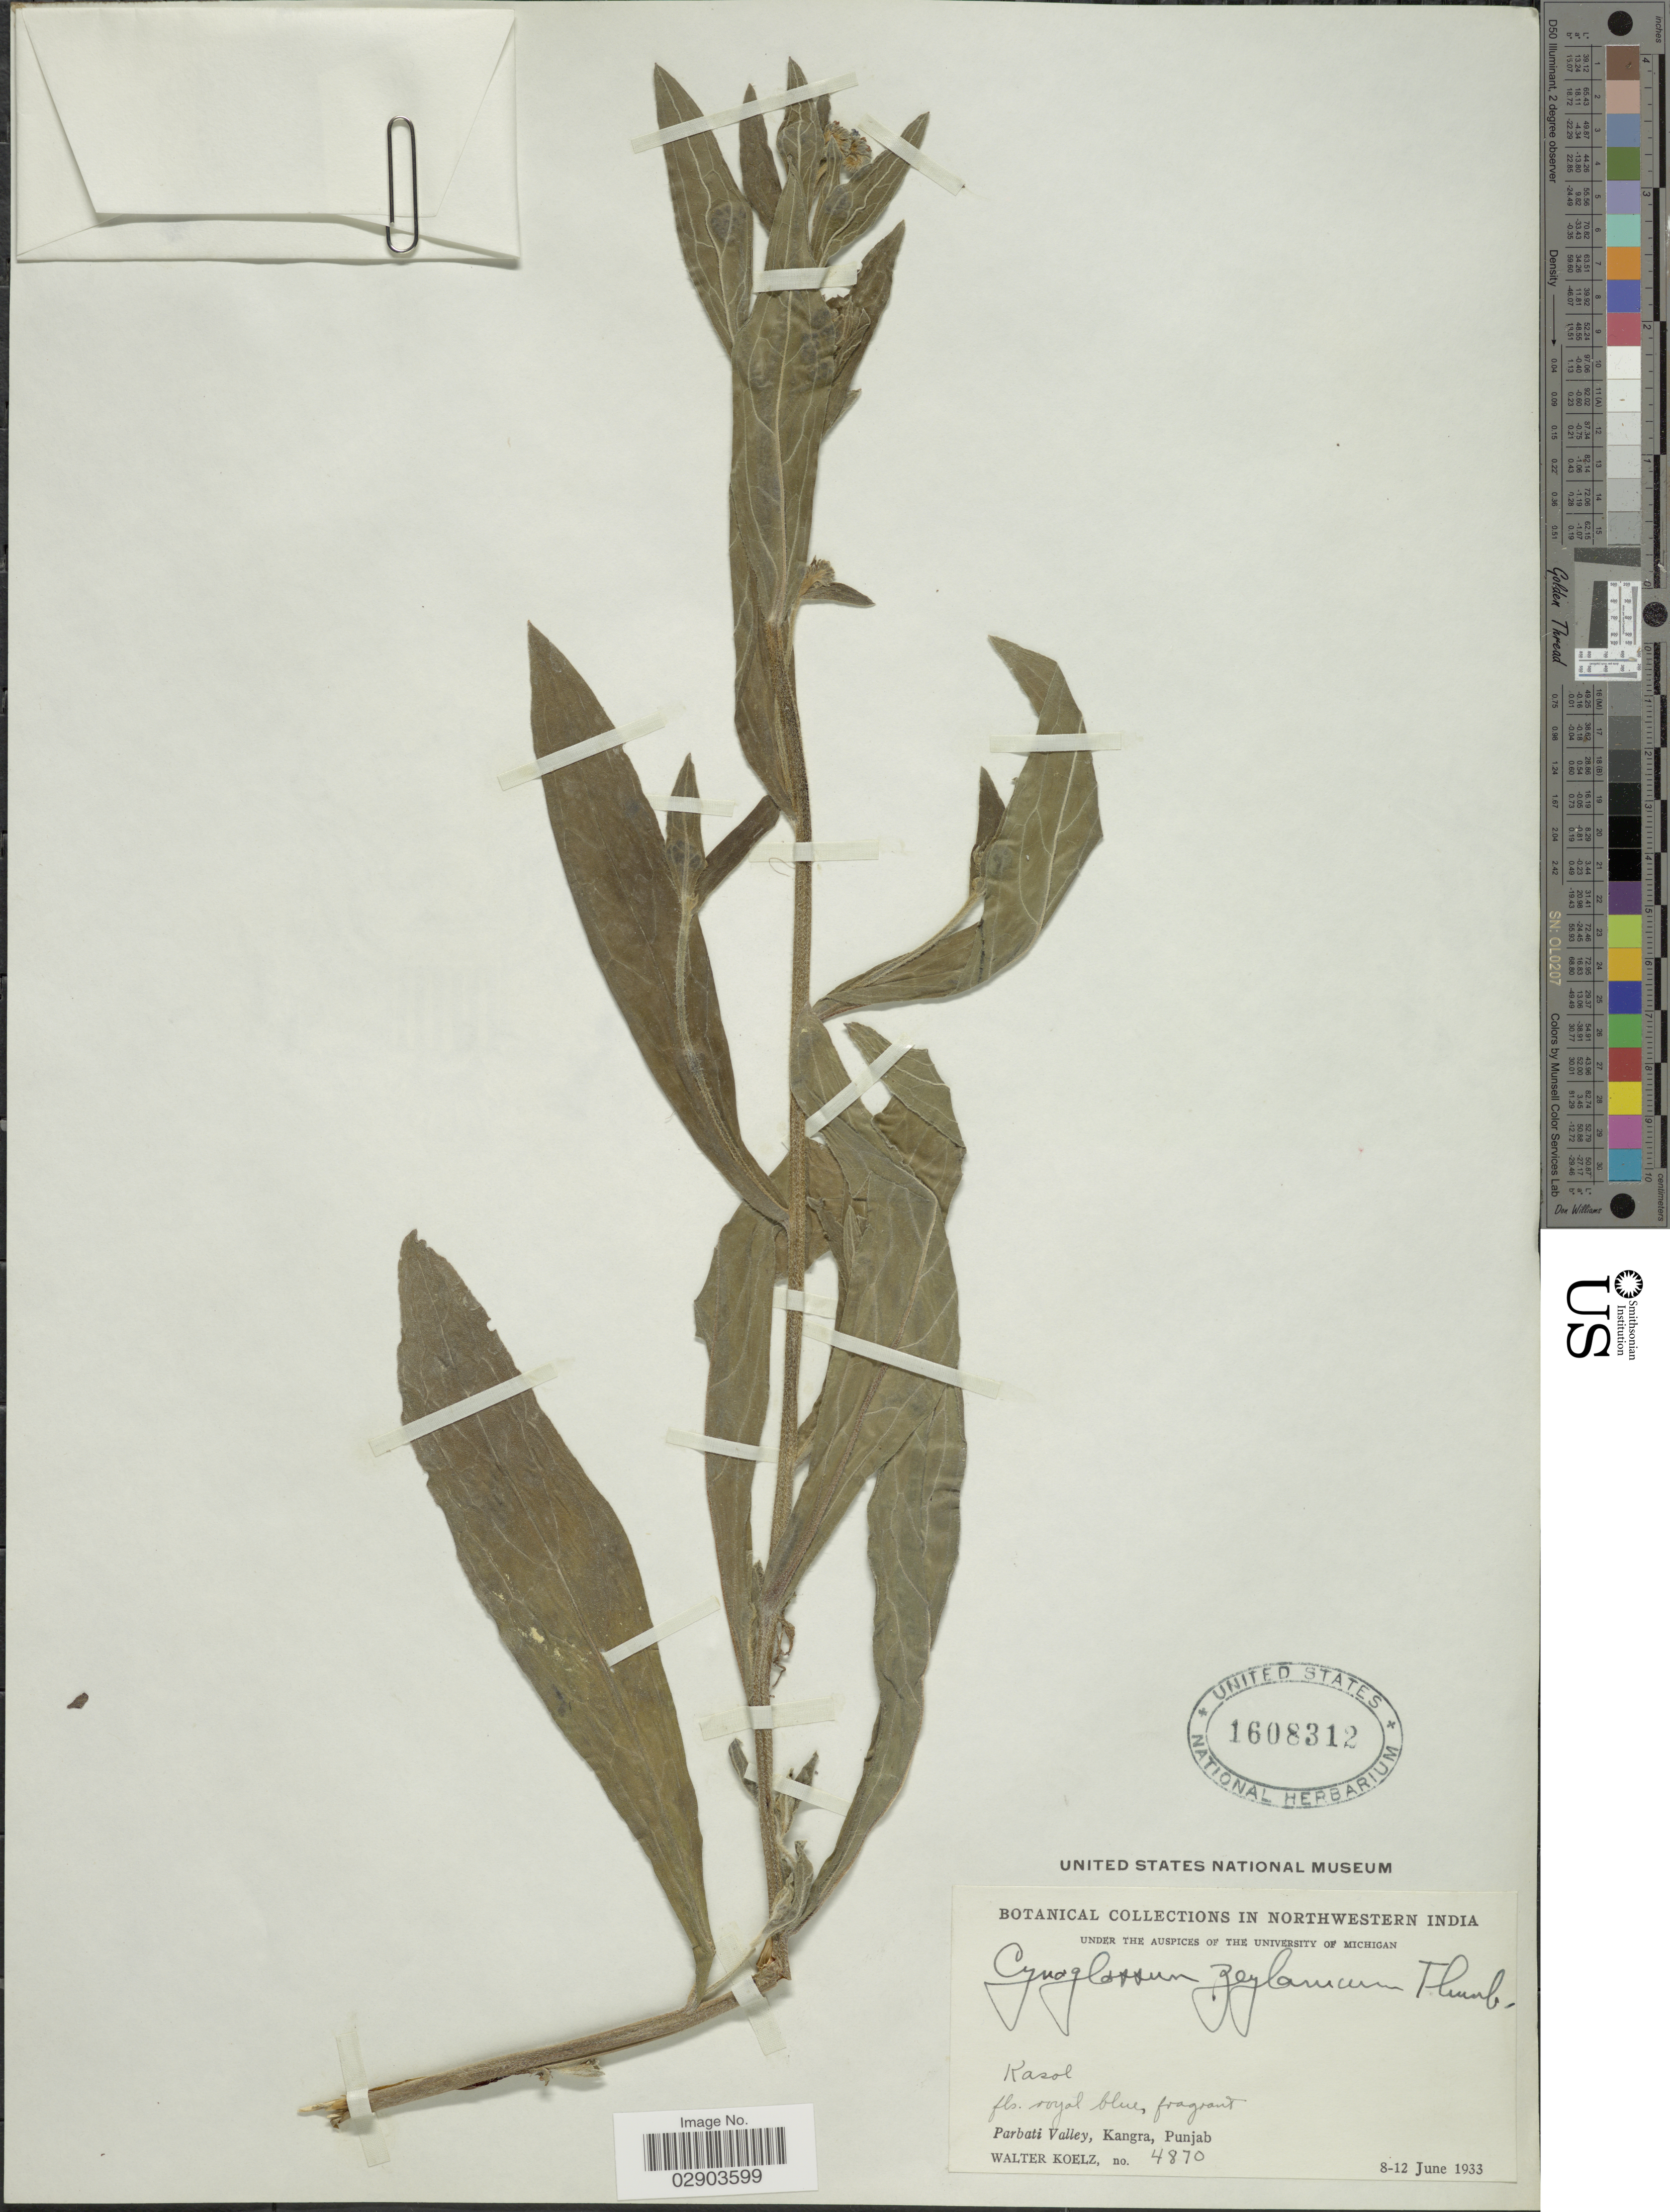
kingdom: Plantae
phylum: Tracheophyta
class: Magnoliopsida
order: Boraginales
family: Boraginaceae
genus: Cynoglossum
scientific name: Cynoglossum zeylanicum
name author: Thunb. ex Lehm.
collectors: W. N. Koelz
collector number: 4870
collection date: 1933-06-08/1933-06-12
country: India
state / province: Punjab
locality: Northwestern India, Kasol, Parbati Valley, Kangra, Punjab.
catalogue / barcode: US 1608312